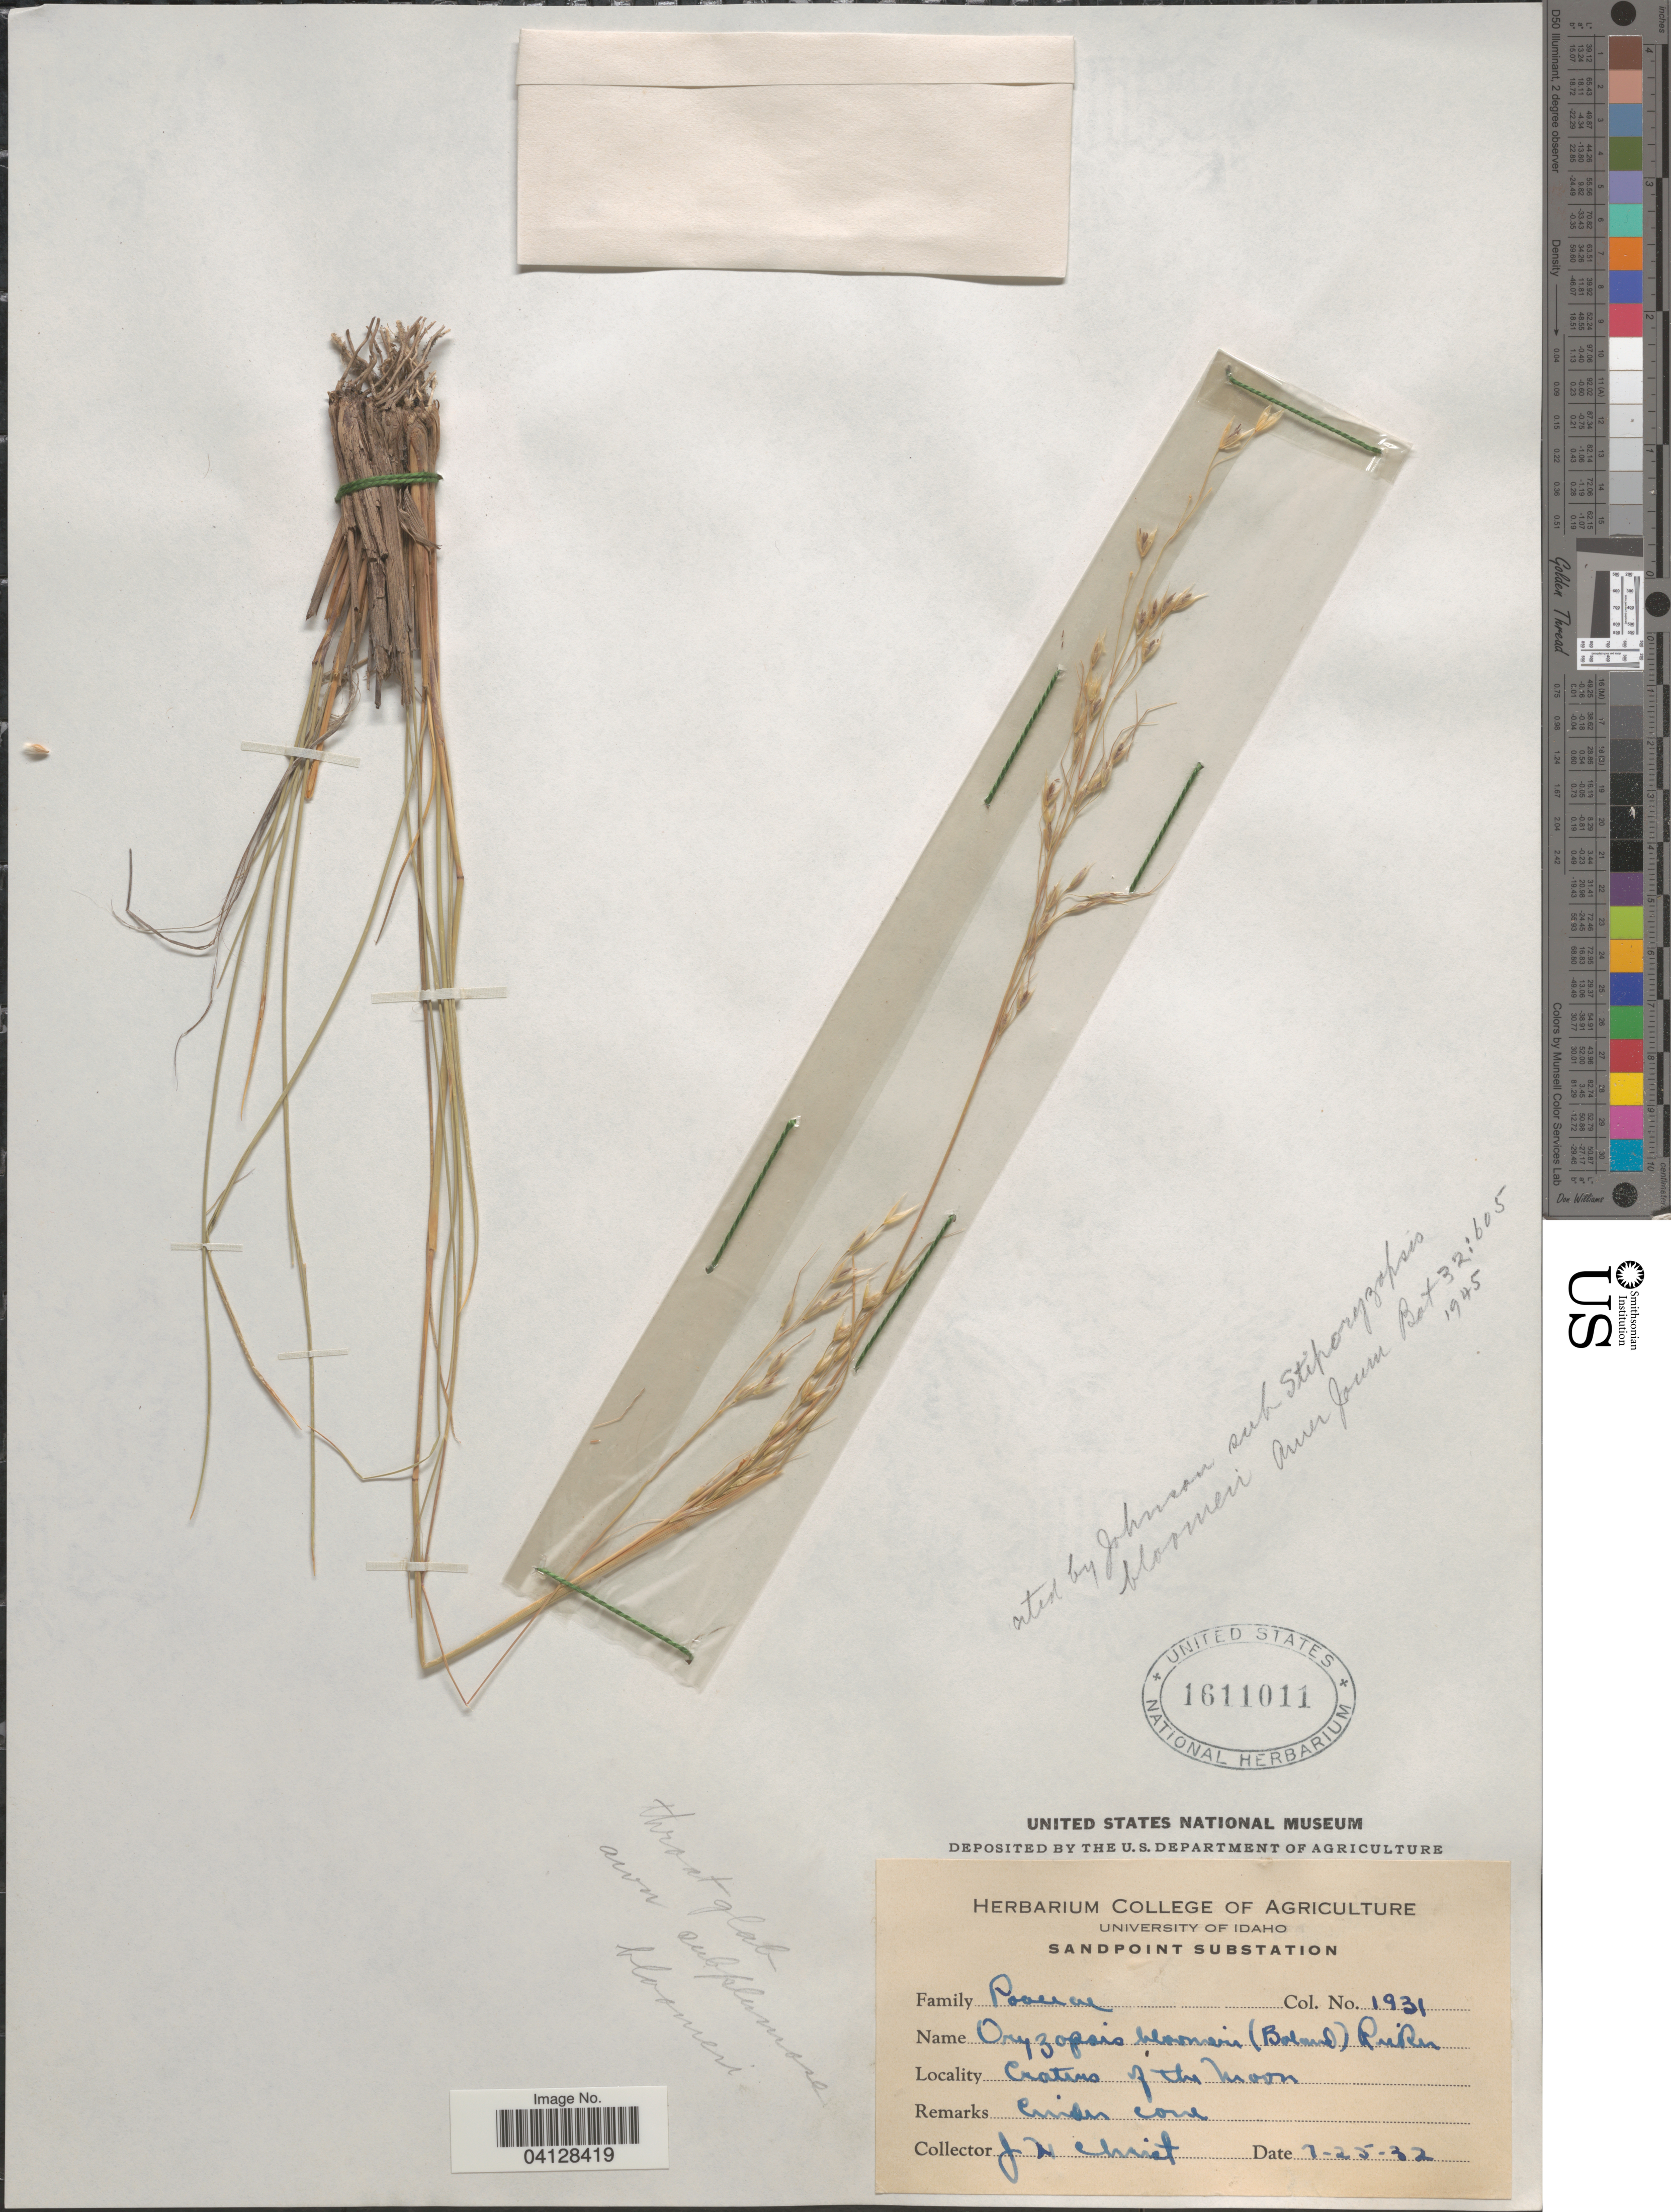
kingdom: Plantae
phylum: Tracheophyta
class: Liliopsida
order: Poales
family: Poaceae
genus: Oryzopsis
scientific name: Oryzopsis bloomeri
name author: (Bol.) Ricker ex Piper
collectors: J. H. Christ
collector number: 1931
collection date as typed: Transcribed d/m/y: 25/7/32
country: United States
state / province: Idaho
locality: Craters of the Moon.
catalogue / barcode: US 1611011